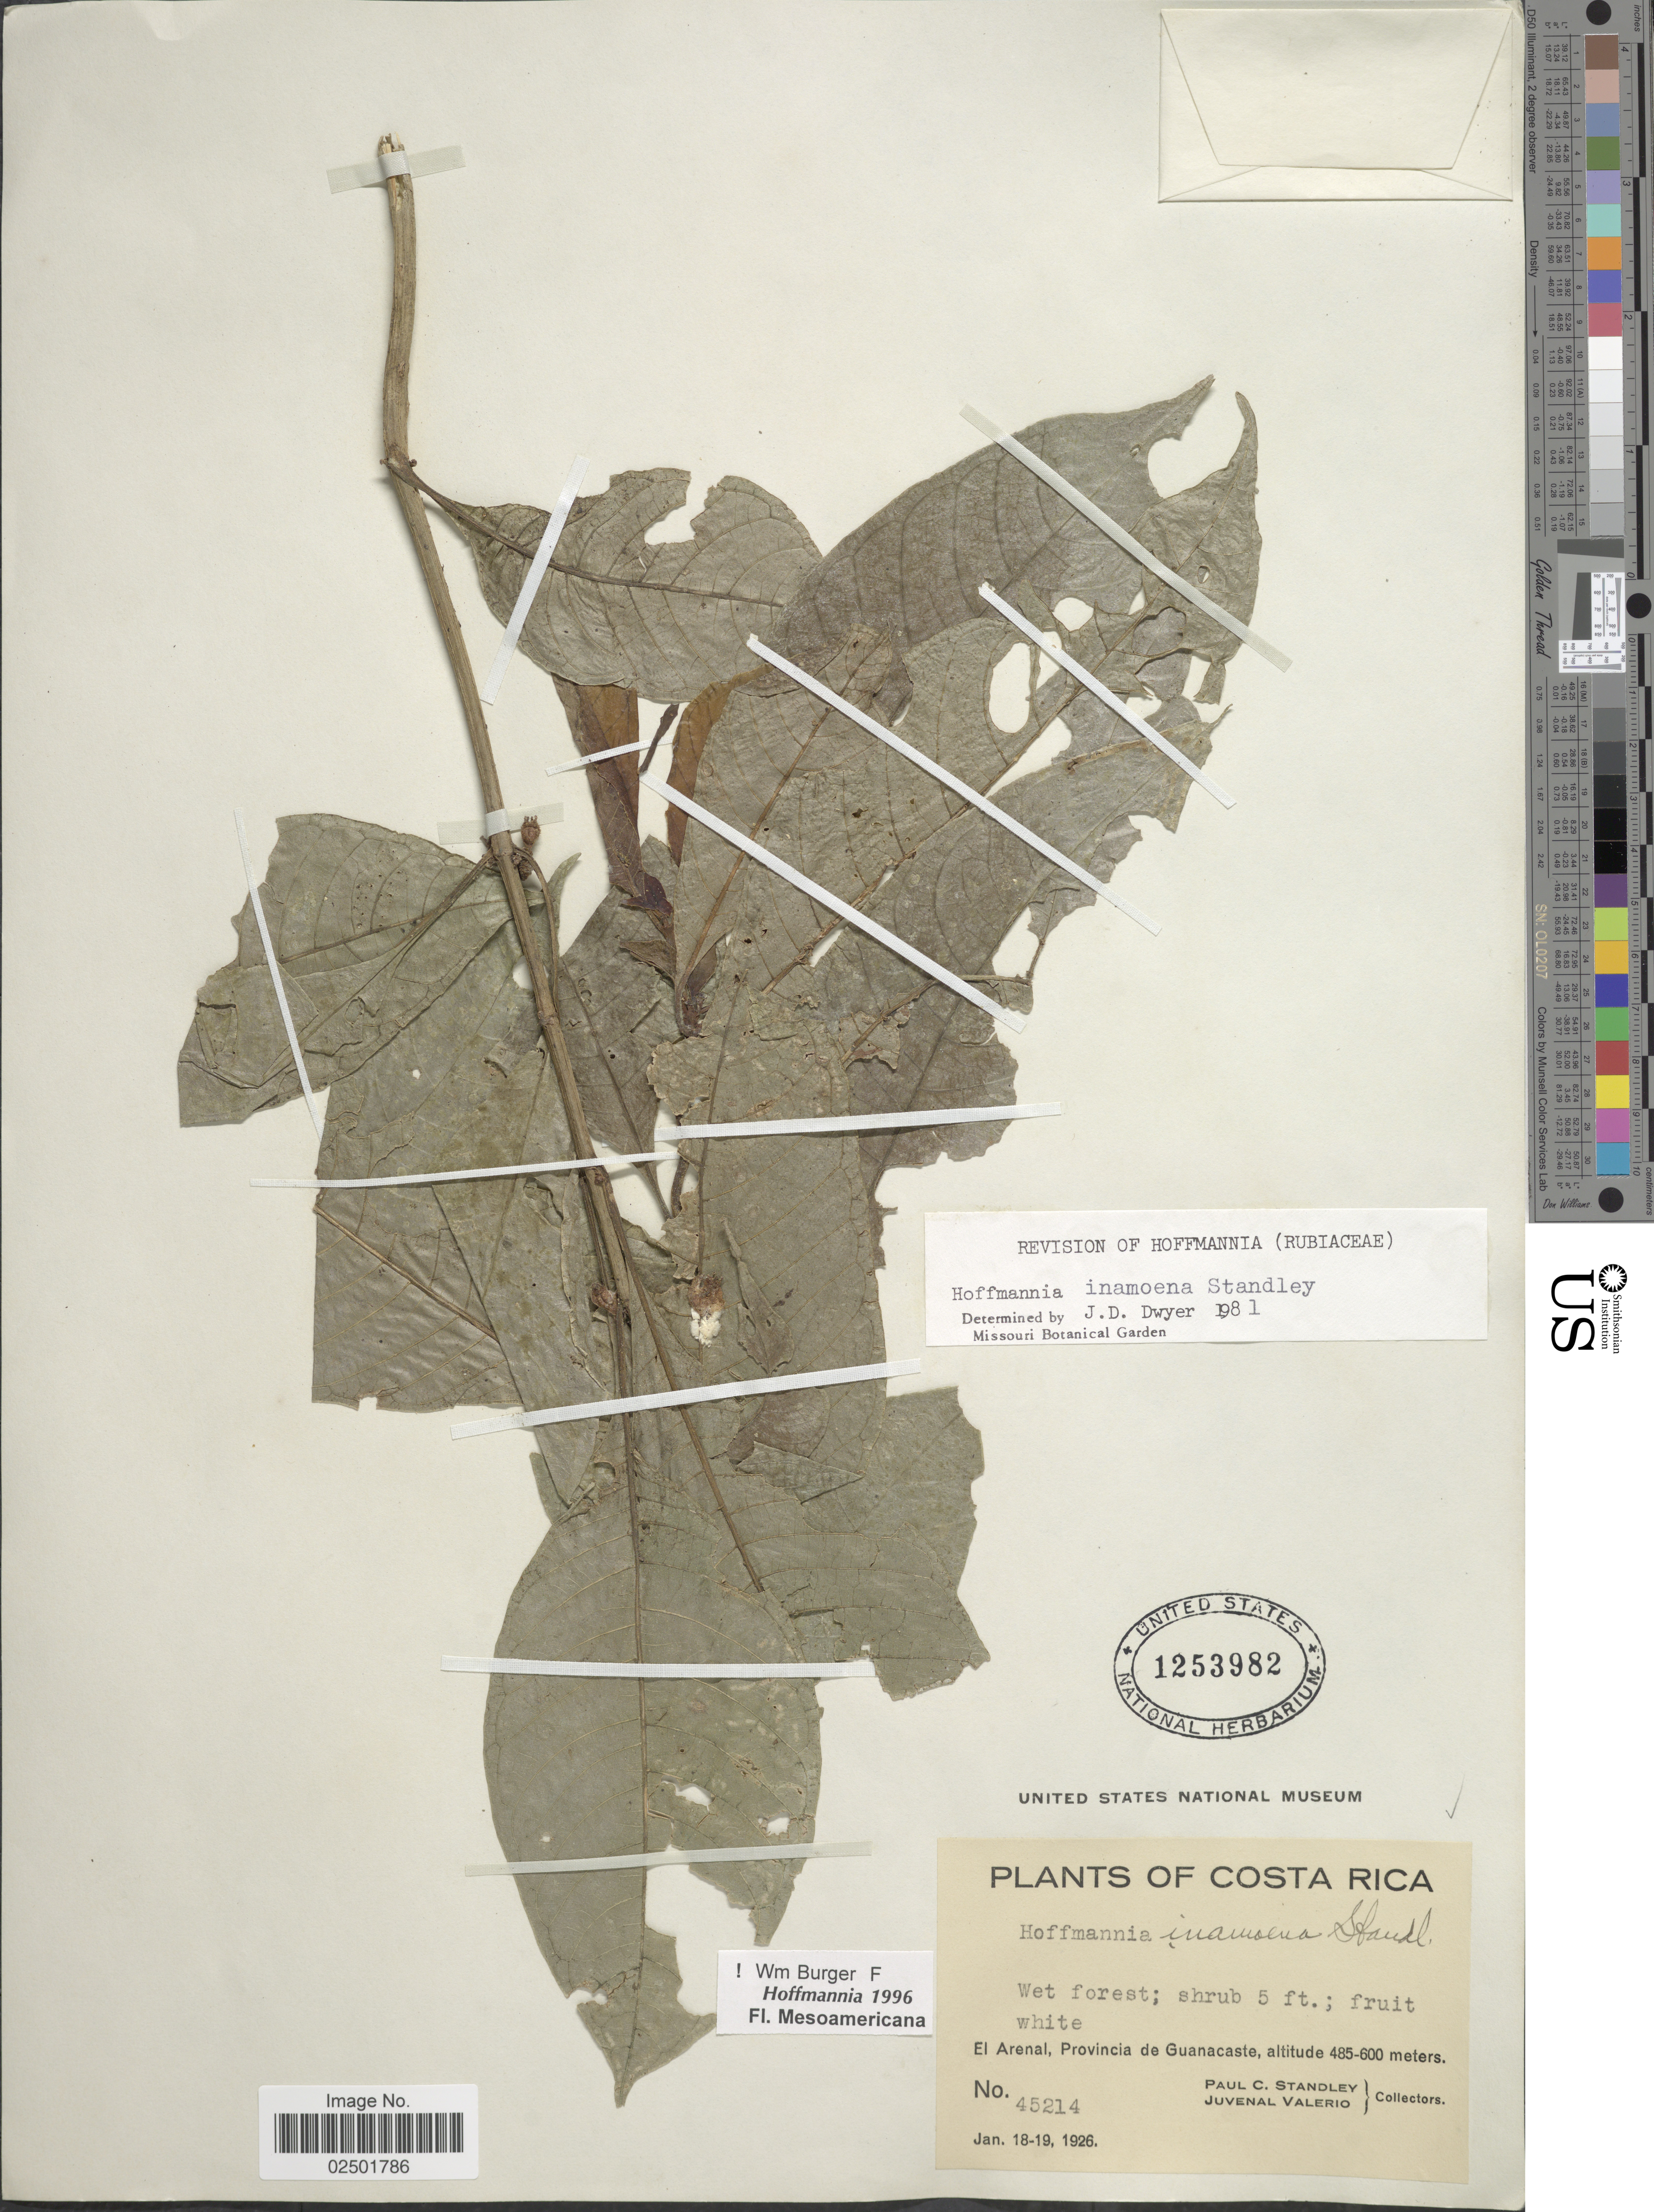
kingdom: Plantae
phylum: Tracheophyta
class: Magnoliopsida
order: Gentianales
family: Rubiaceae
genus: Hoffmannia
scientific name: Hoffmannia inamoena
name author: Standl.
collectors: P. C. Standley & J. Valerio R.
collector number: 45214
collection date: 1926-01-18/1926-01-19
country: Costa Rica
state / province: Guanacaste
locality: El Arenal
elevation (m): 485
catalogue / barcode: US 1253982